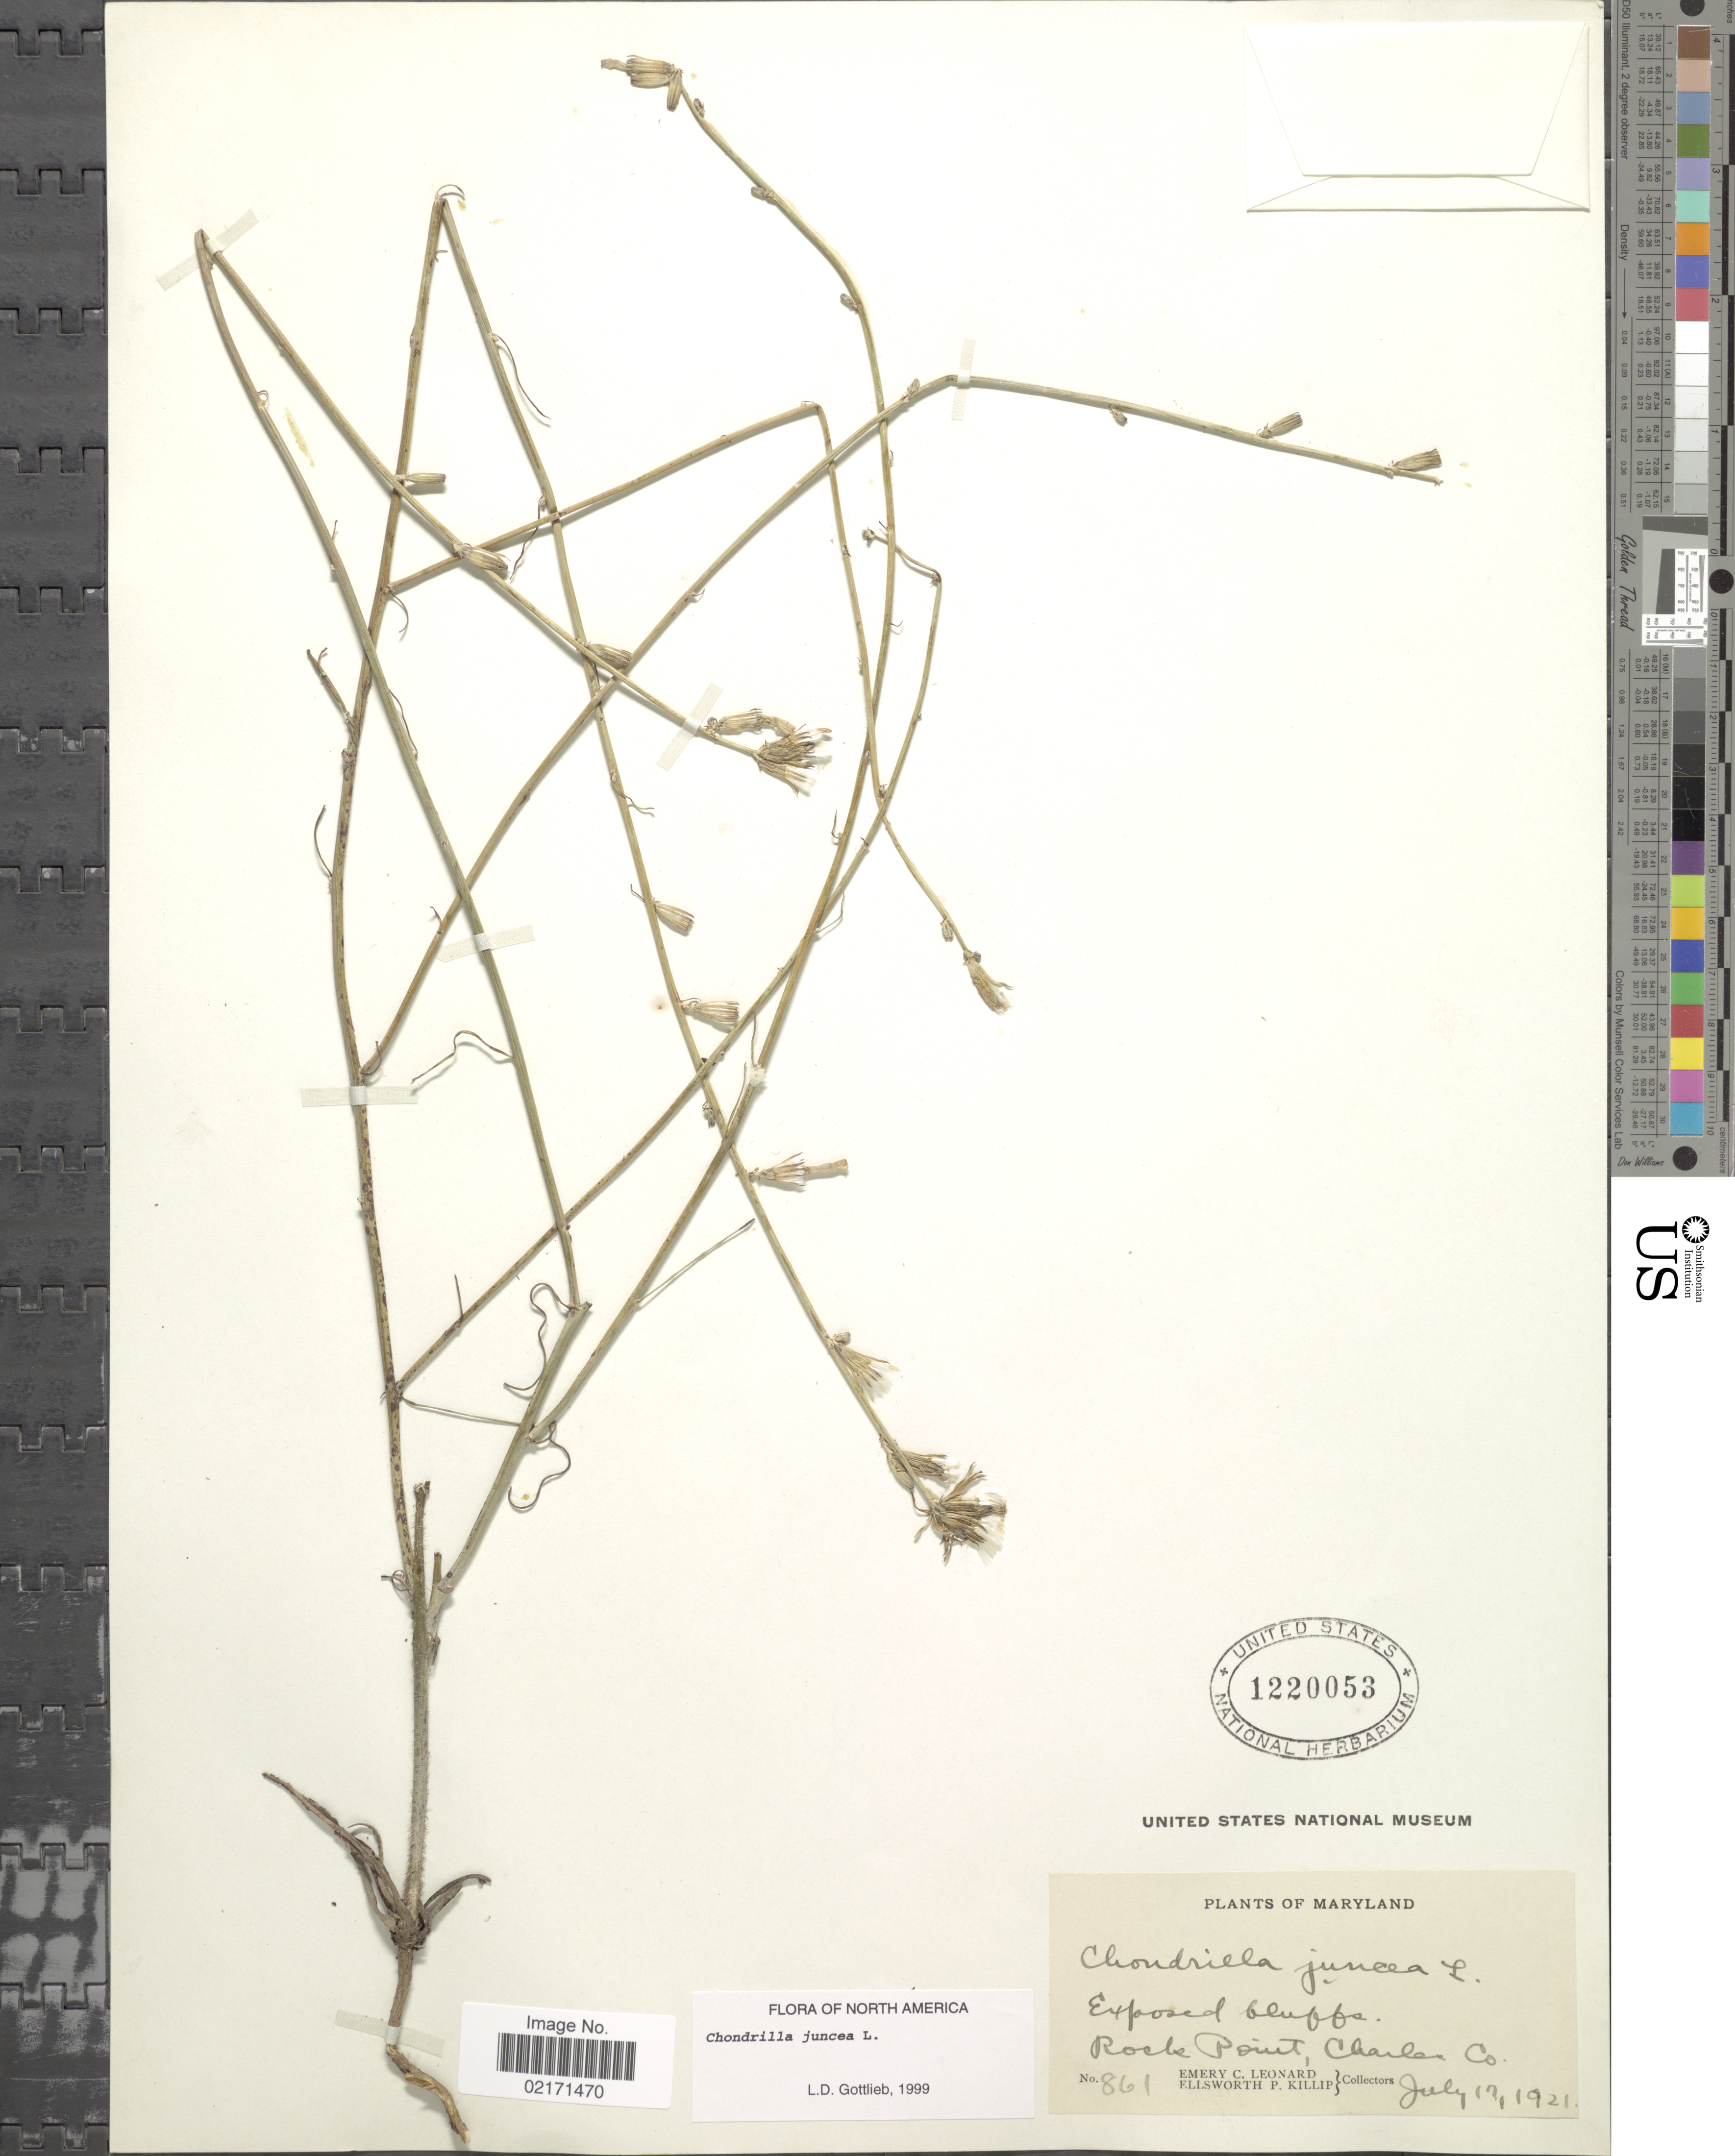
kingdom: Plantae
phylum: Tracheophyta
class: Magnoliopsida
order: Asterales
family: Asteraceae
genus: Chondrilla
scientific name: Chondrilla juncea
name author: L.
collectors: E. C. Leonard & E. P. Killip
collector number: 861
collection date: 1921-07-11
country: United States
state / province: Maryland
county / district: Charles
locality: Exposed bluffs, Rock Paint, Charles Co.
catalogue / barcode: US 1220053